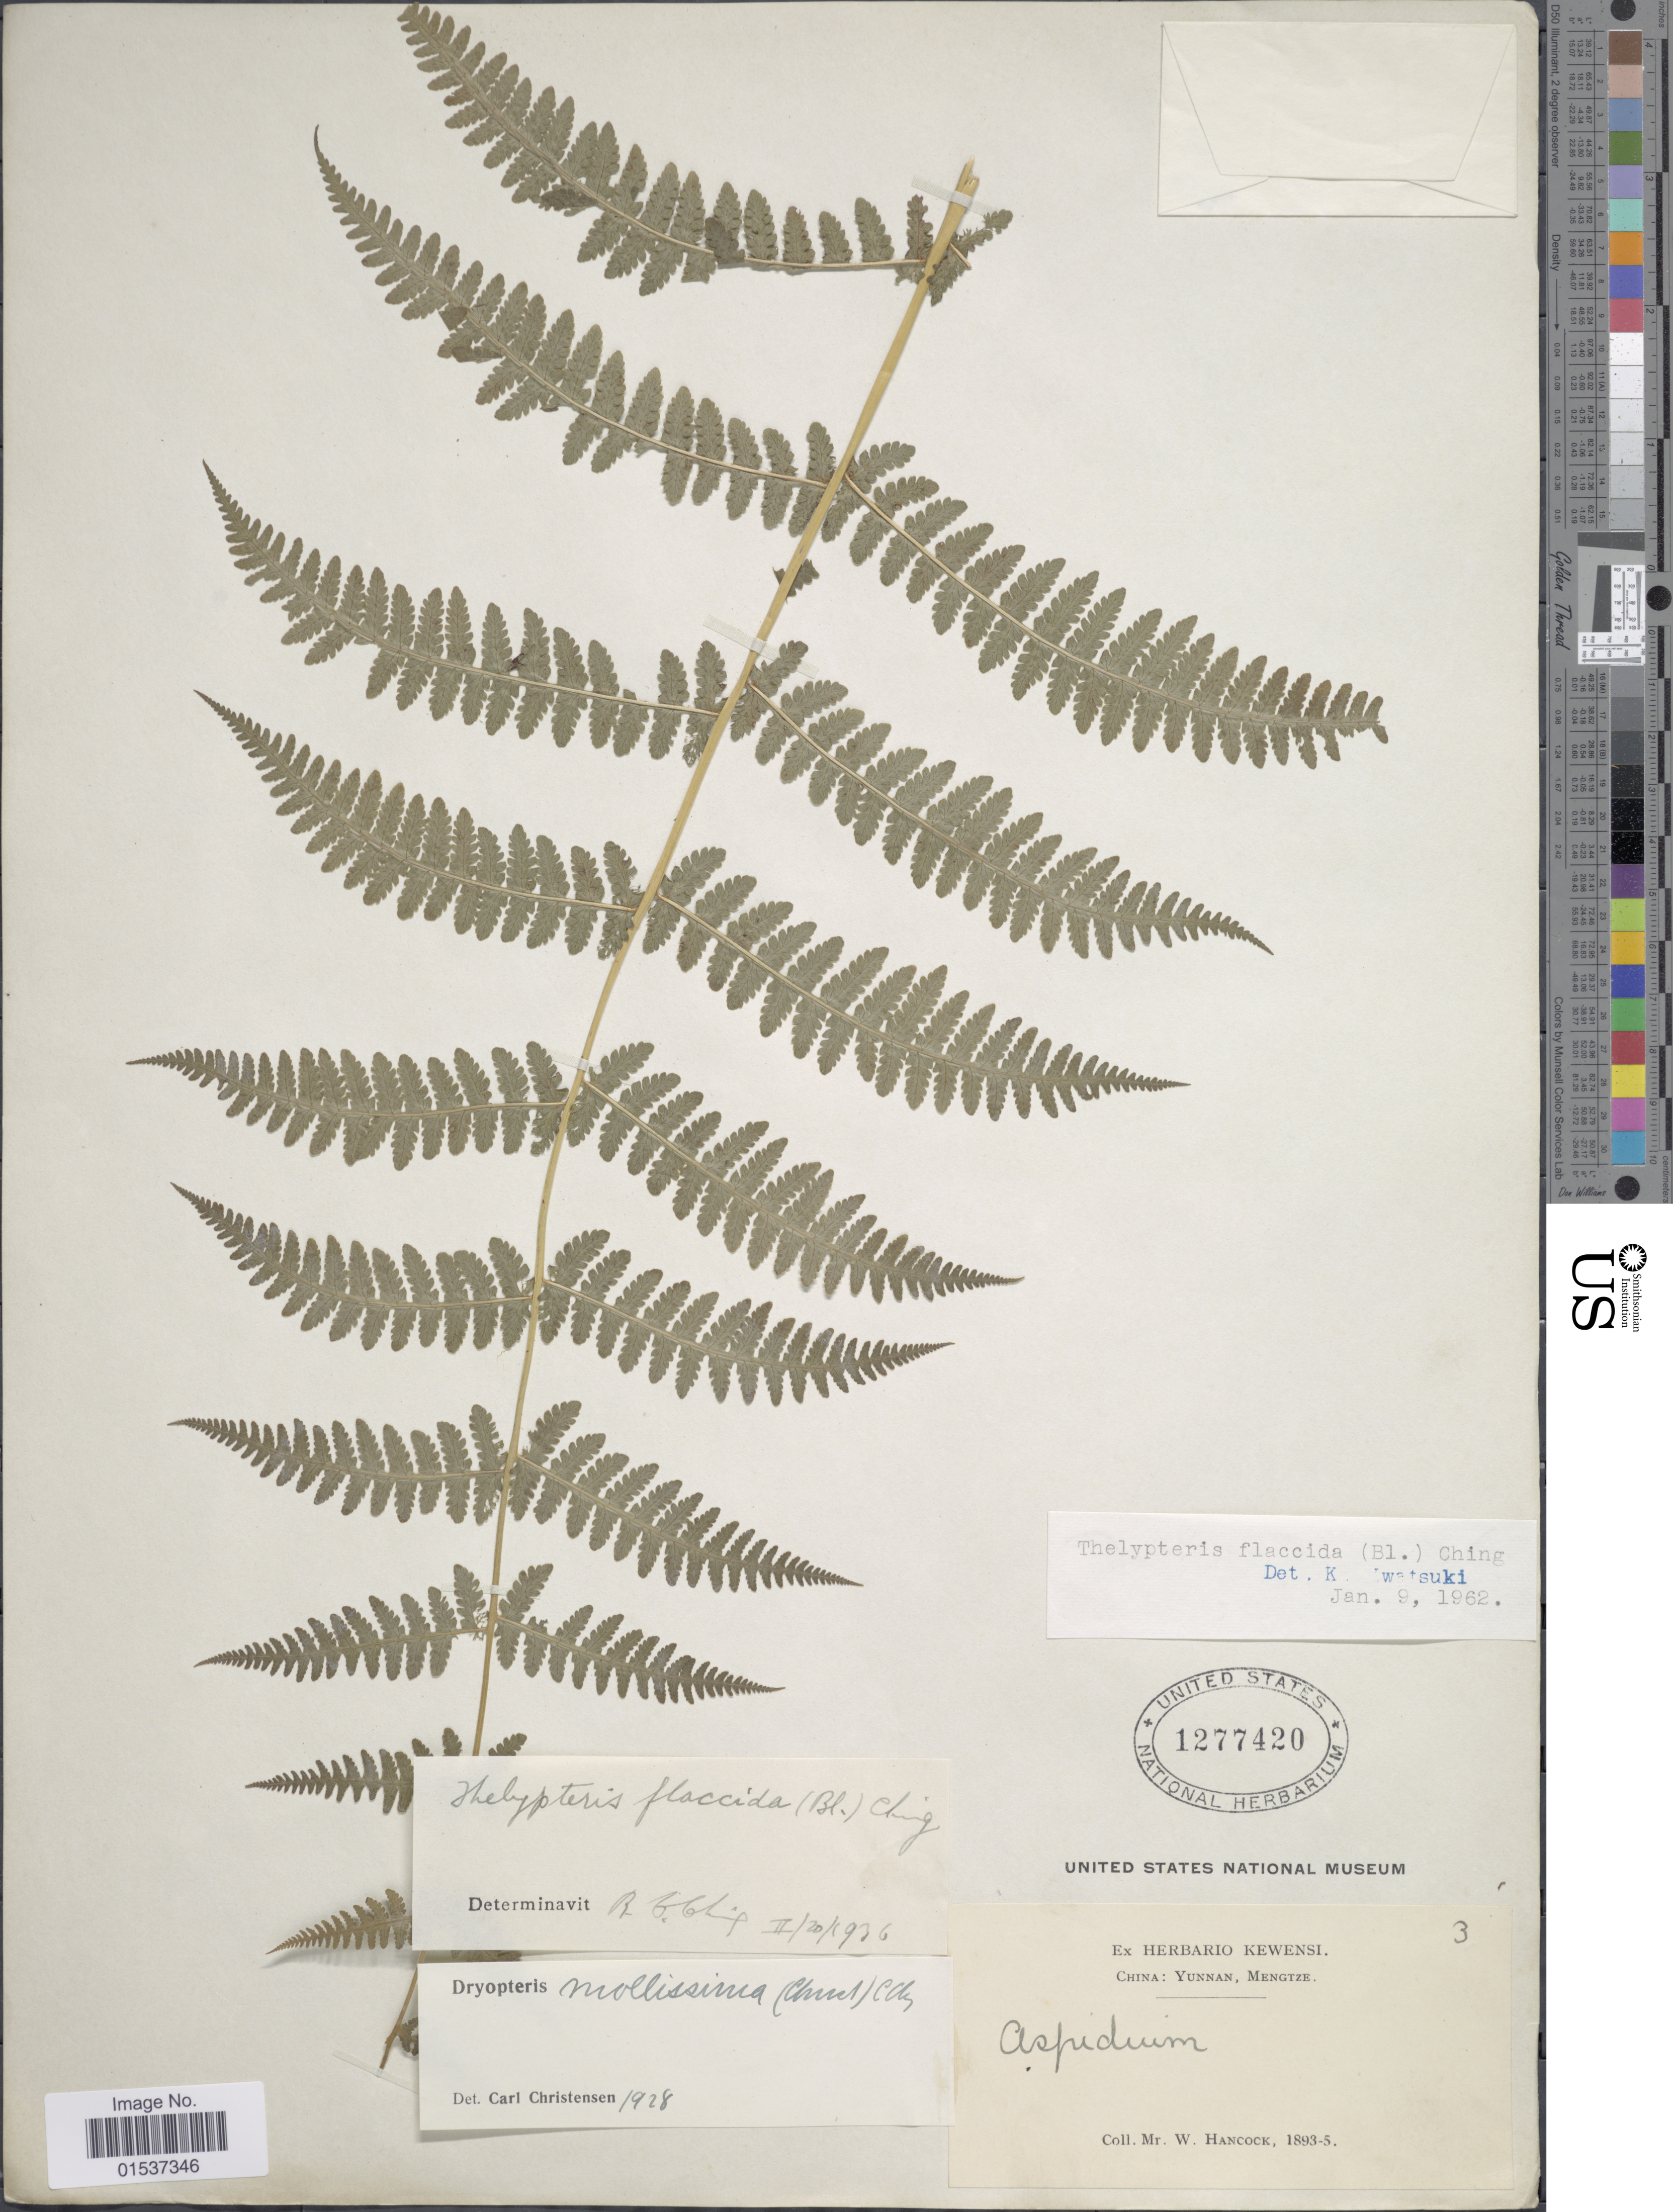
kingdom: Plantae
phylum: Tracheophyta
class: Polypodiopsida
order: Polypodiales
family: Thelypteridaceae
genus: Metathelypteris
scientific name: Metathelypteris flaccida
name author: (Blume) Ching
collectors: W. Hancock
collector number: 3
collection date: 1893/1895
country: China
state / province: Yunnan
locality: Yunnan, Mengtze.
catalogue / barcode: US 1277420